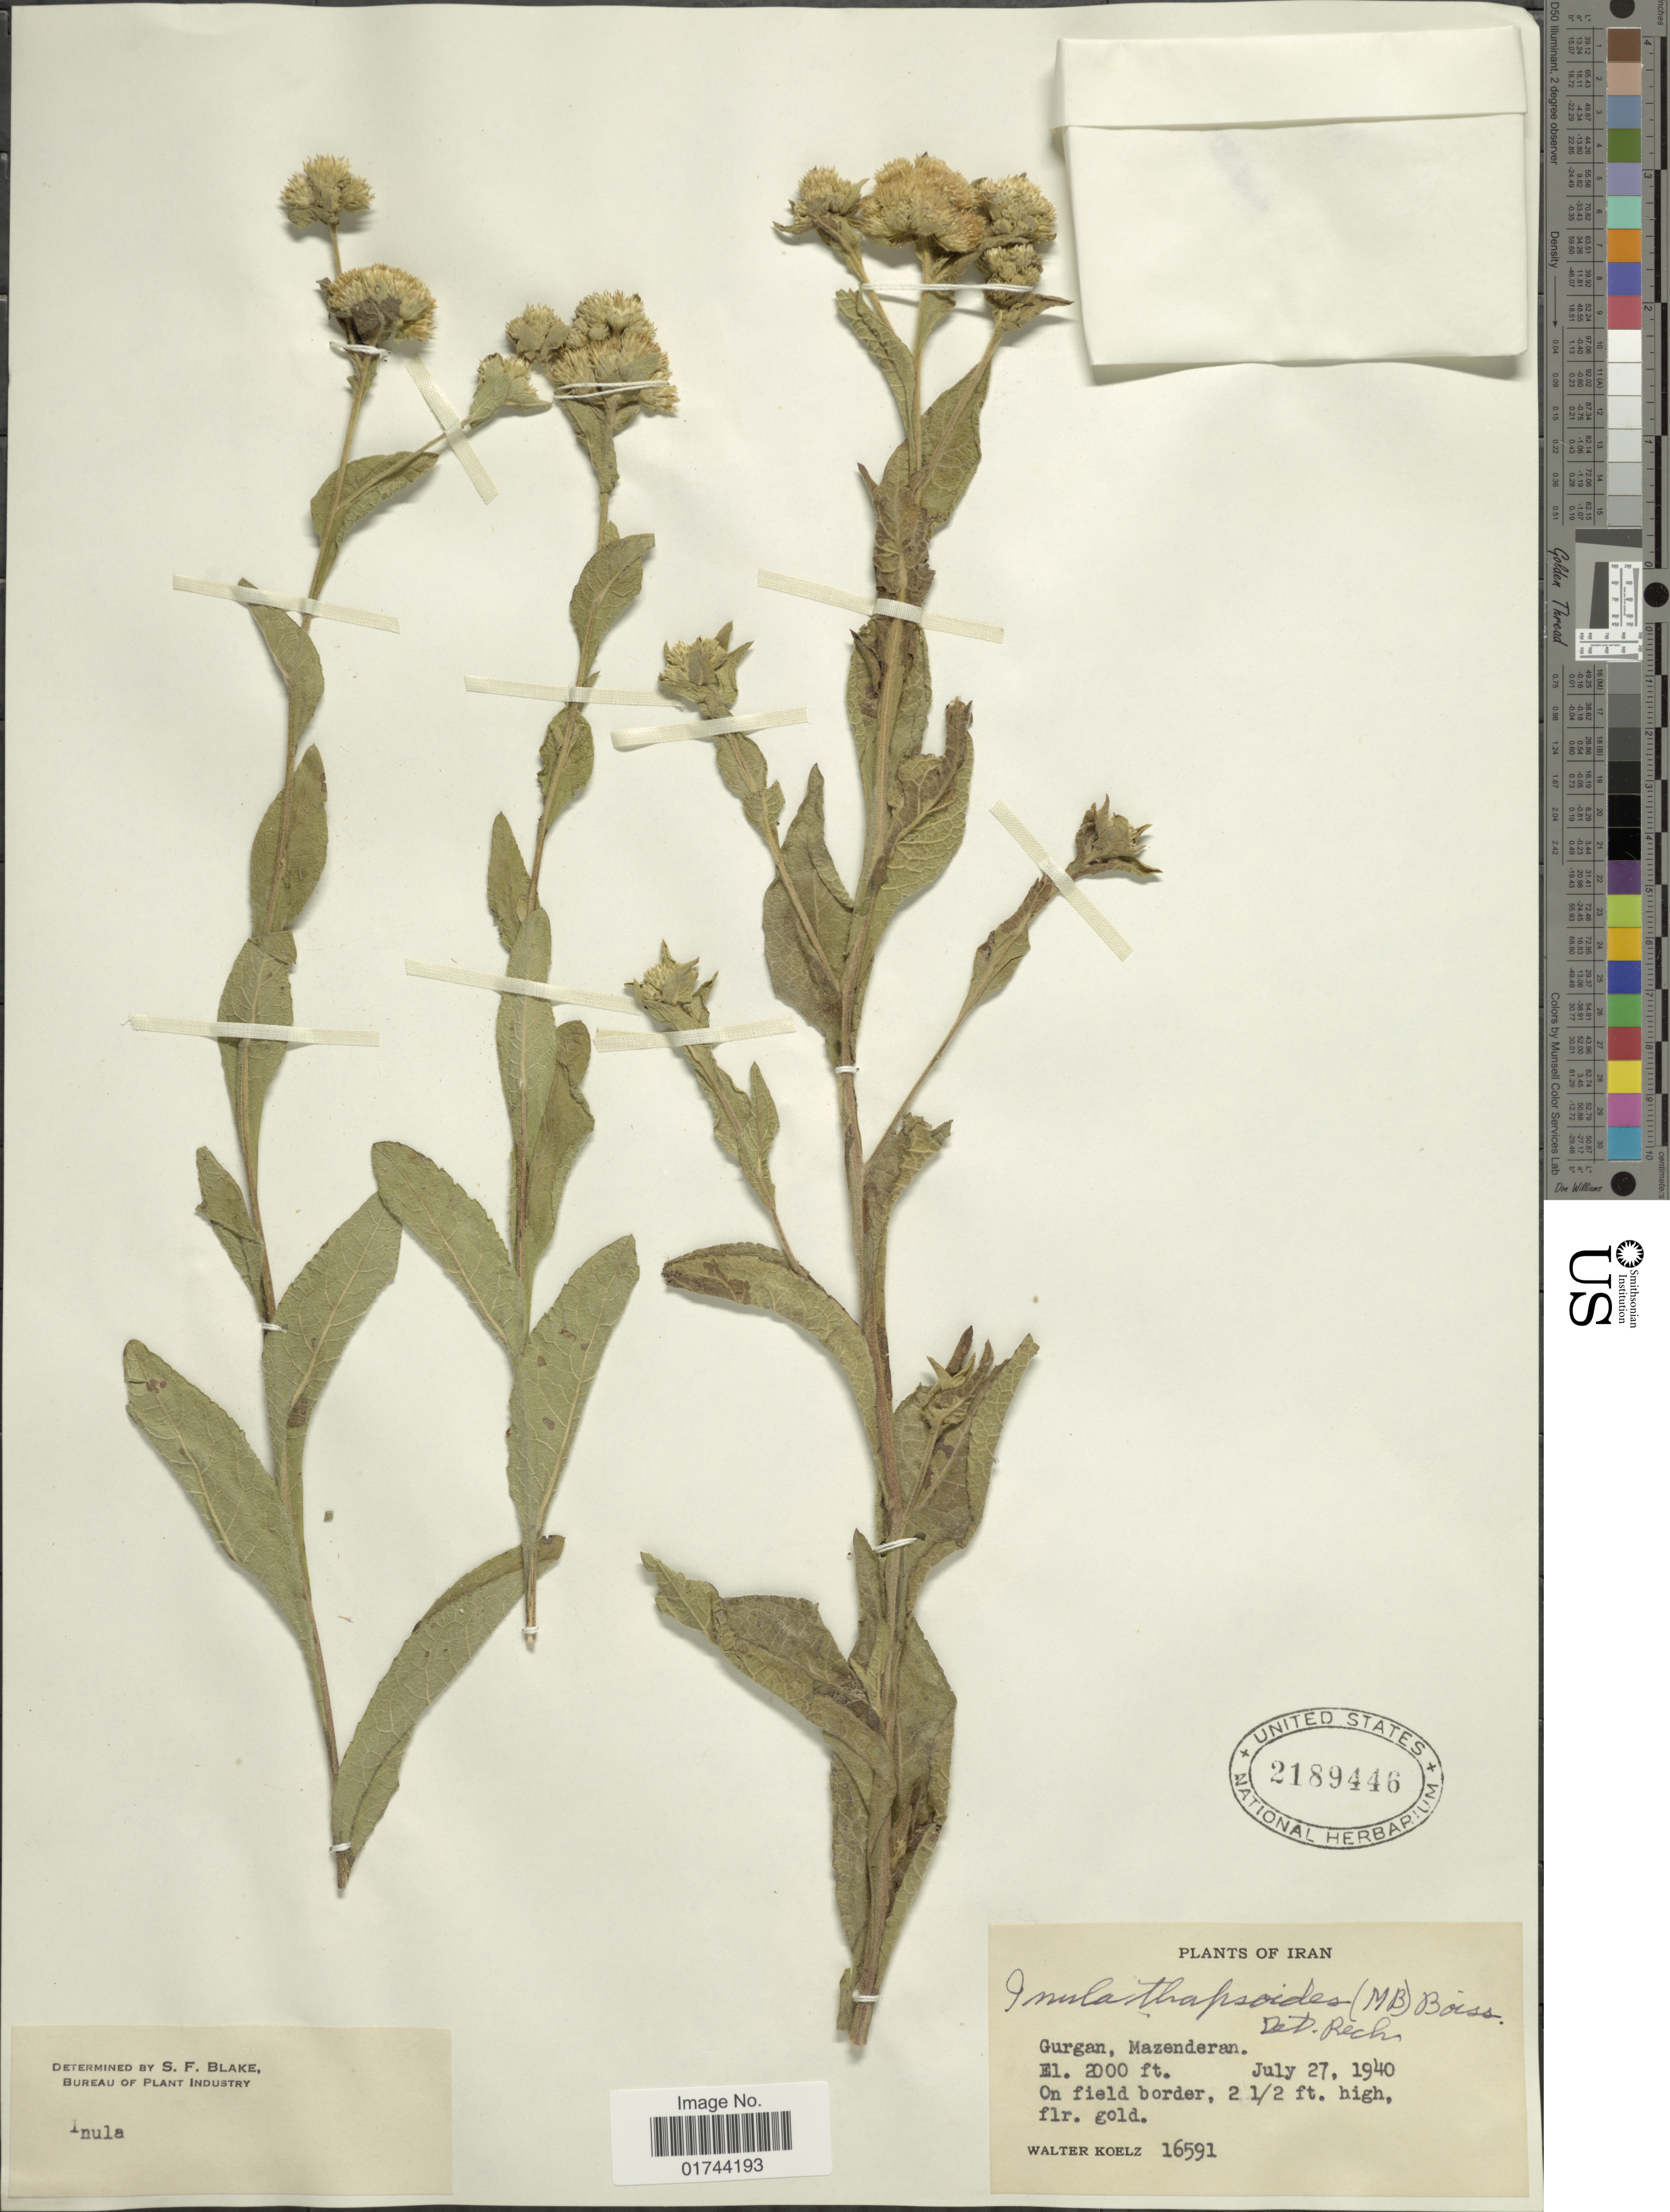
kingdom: Plantae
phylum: Tracheophyta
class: Magnoliopsida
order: Asterales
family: Asteraceae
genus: Inula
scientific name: Inula thapsoides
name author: (Willd.) Spreng.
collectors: W. N. Koelz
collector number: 16591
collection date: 1940-07-27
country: Iran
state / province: Mazandaran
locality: Gurgan, Mazenderan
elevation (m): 610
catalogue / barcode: US 2189446